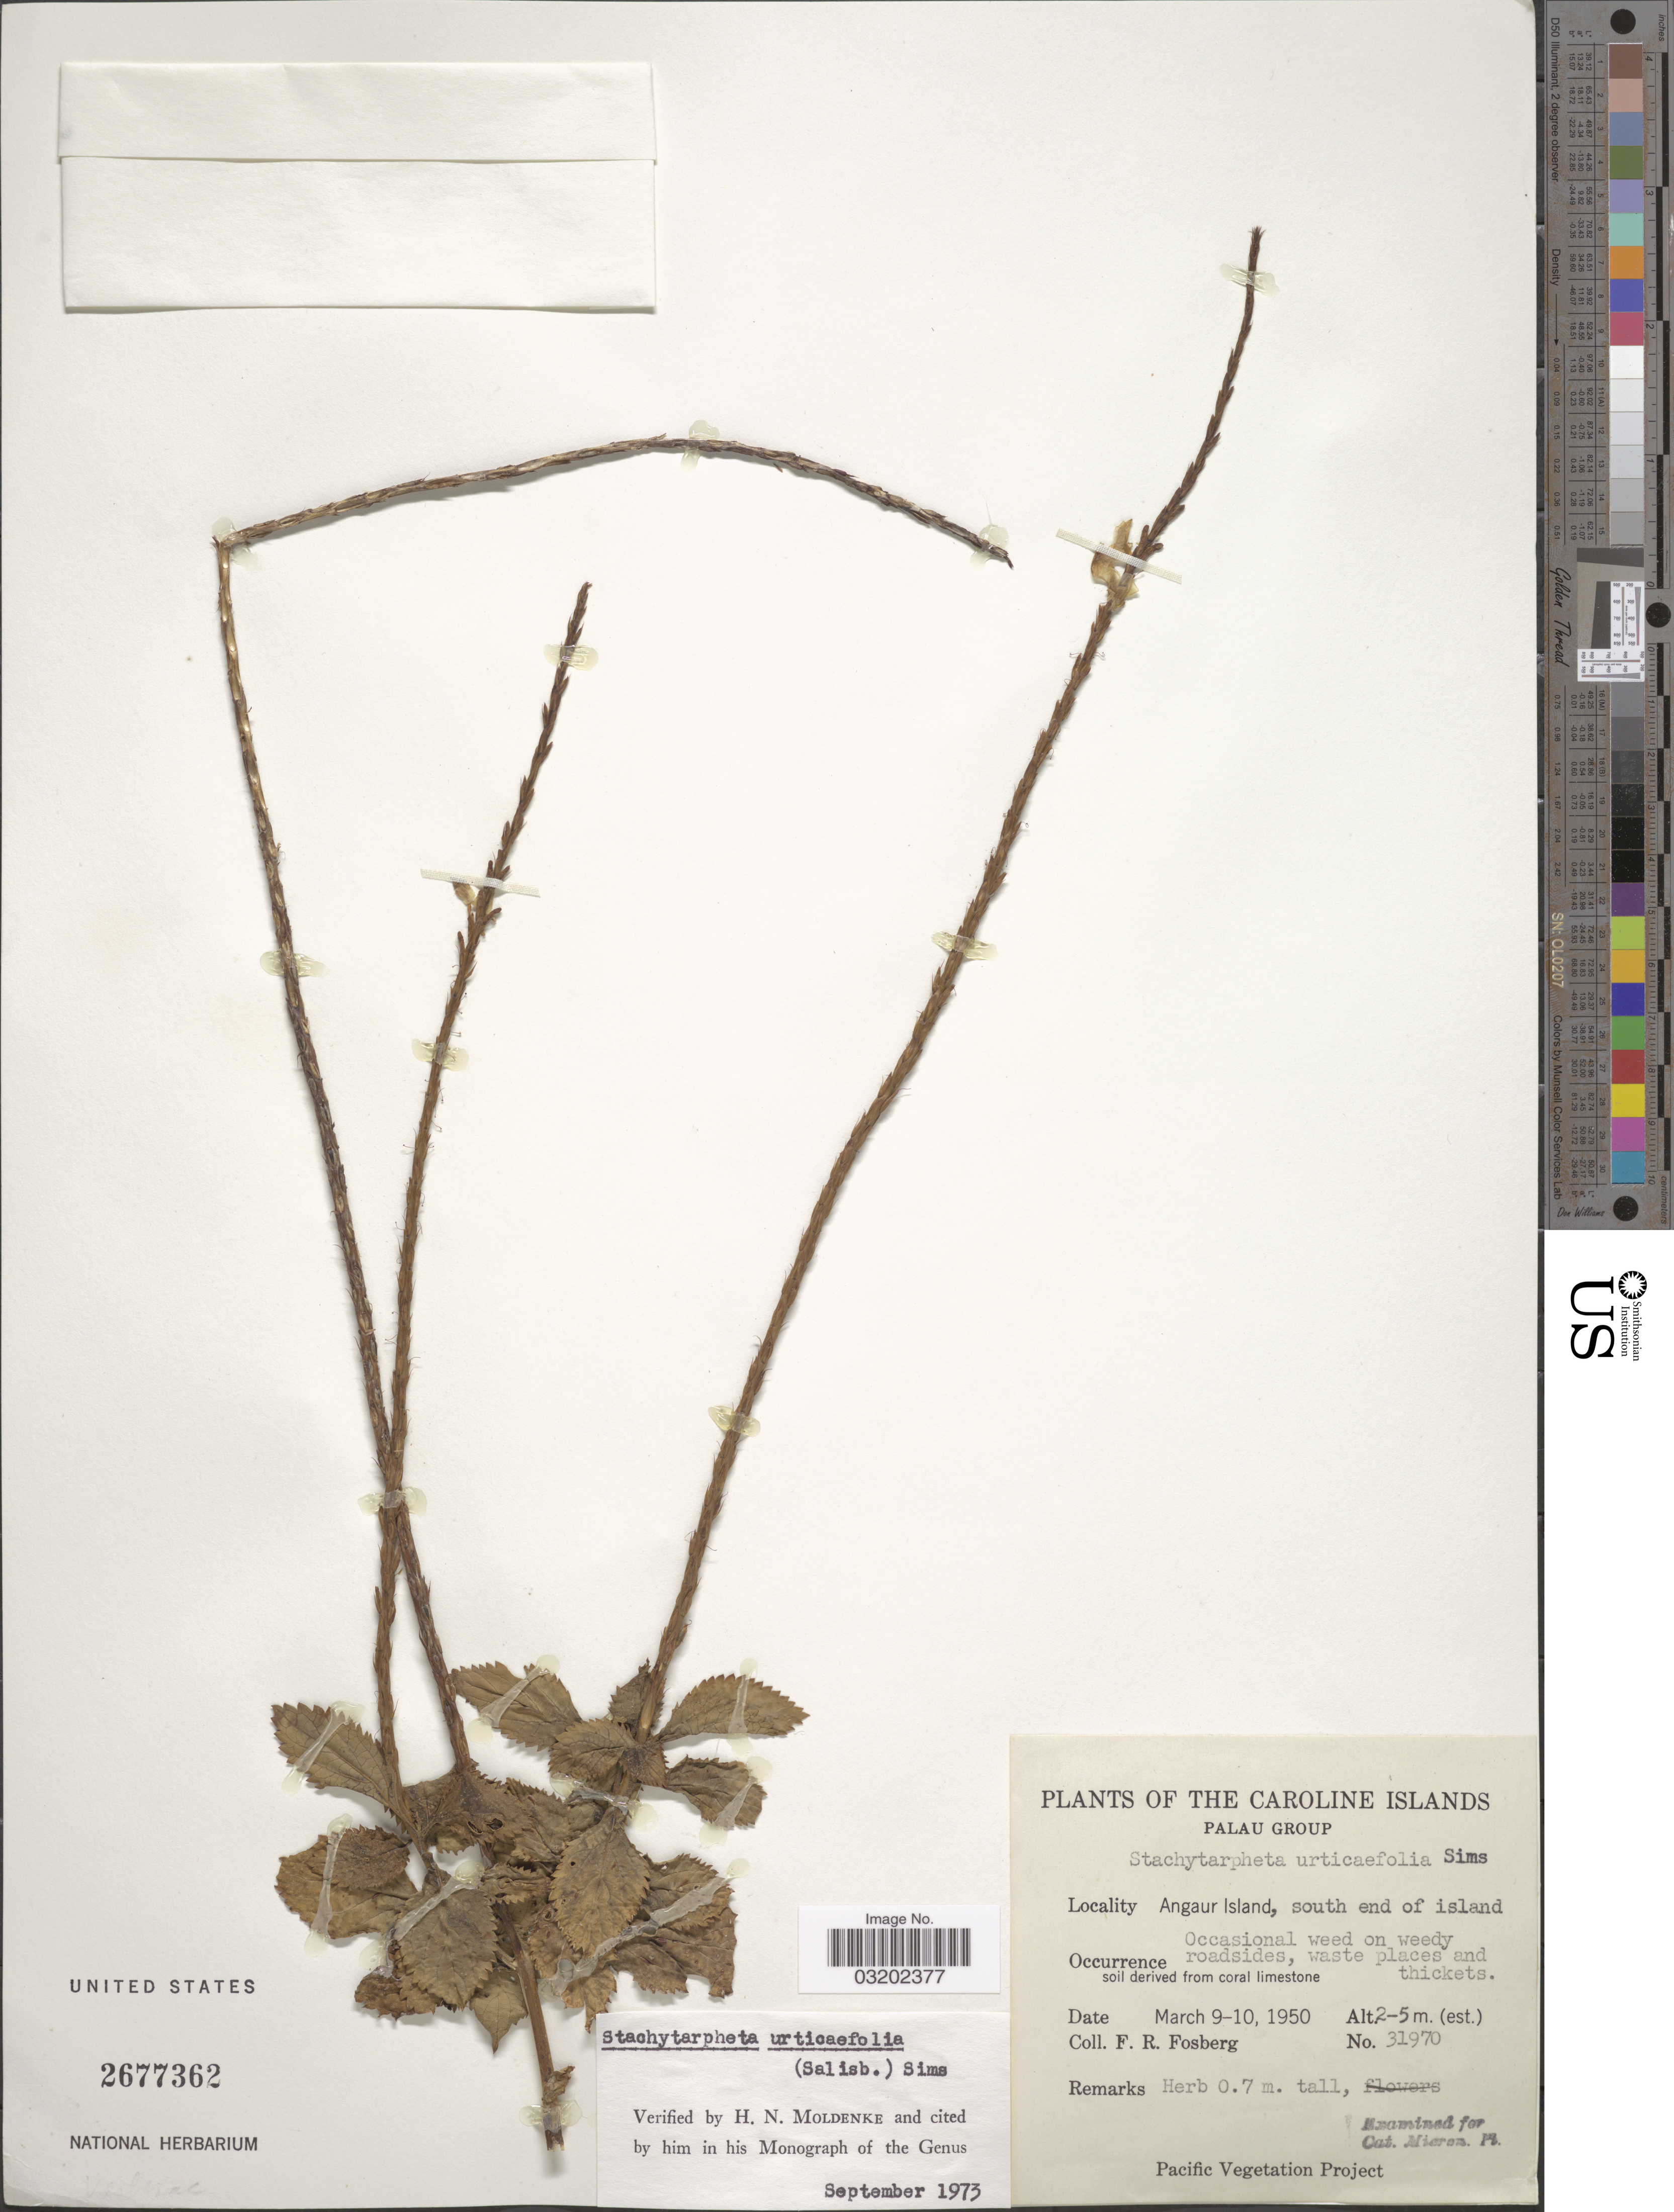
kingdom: Plantae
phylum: Tracheophyta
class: Magnoliopsida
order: Lamiales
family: Verbenaceae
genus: Stachytarpheta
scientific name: Stachytarpheta urticifolia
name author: Sims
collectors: F. R. Fosberg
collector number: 31970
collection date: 1950-03-09/1950-03-10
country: Palau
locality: The Caroline Islands, Palau Group. Angaur Island, south end of island.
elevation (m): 2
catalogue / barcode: US 2677362